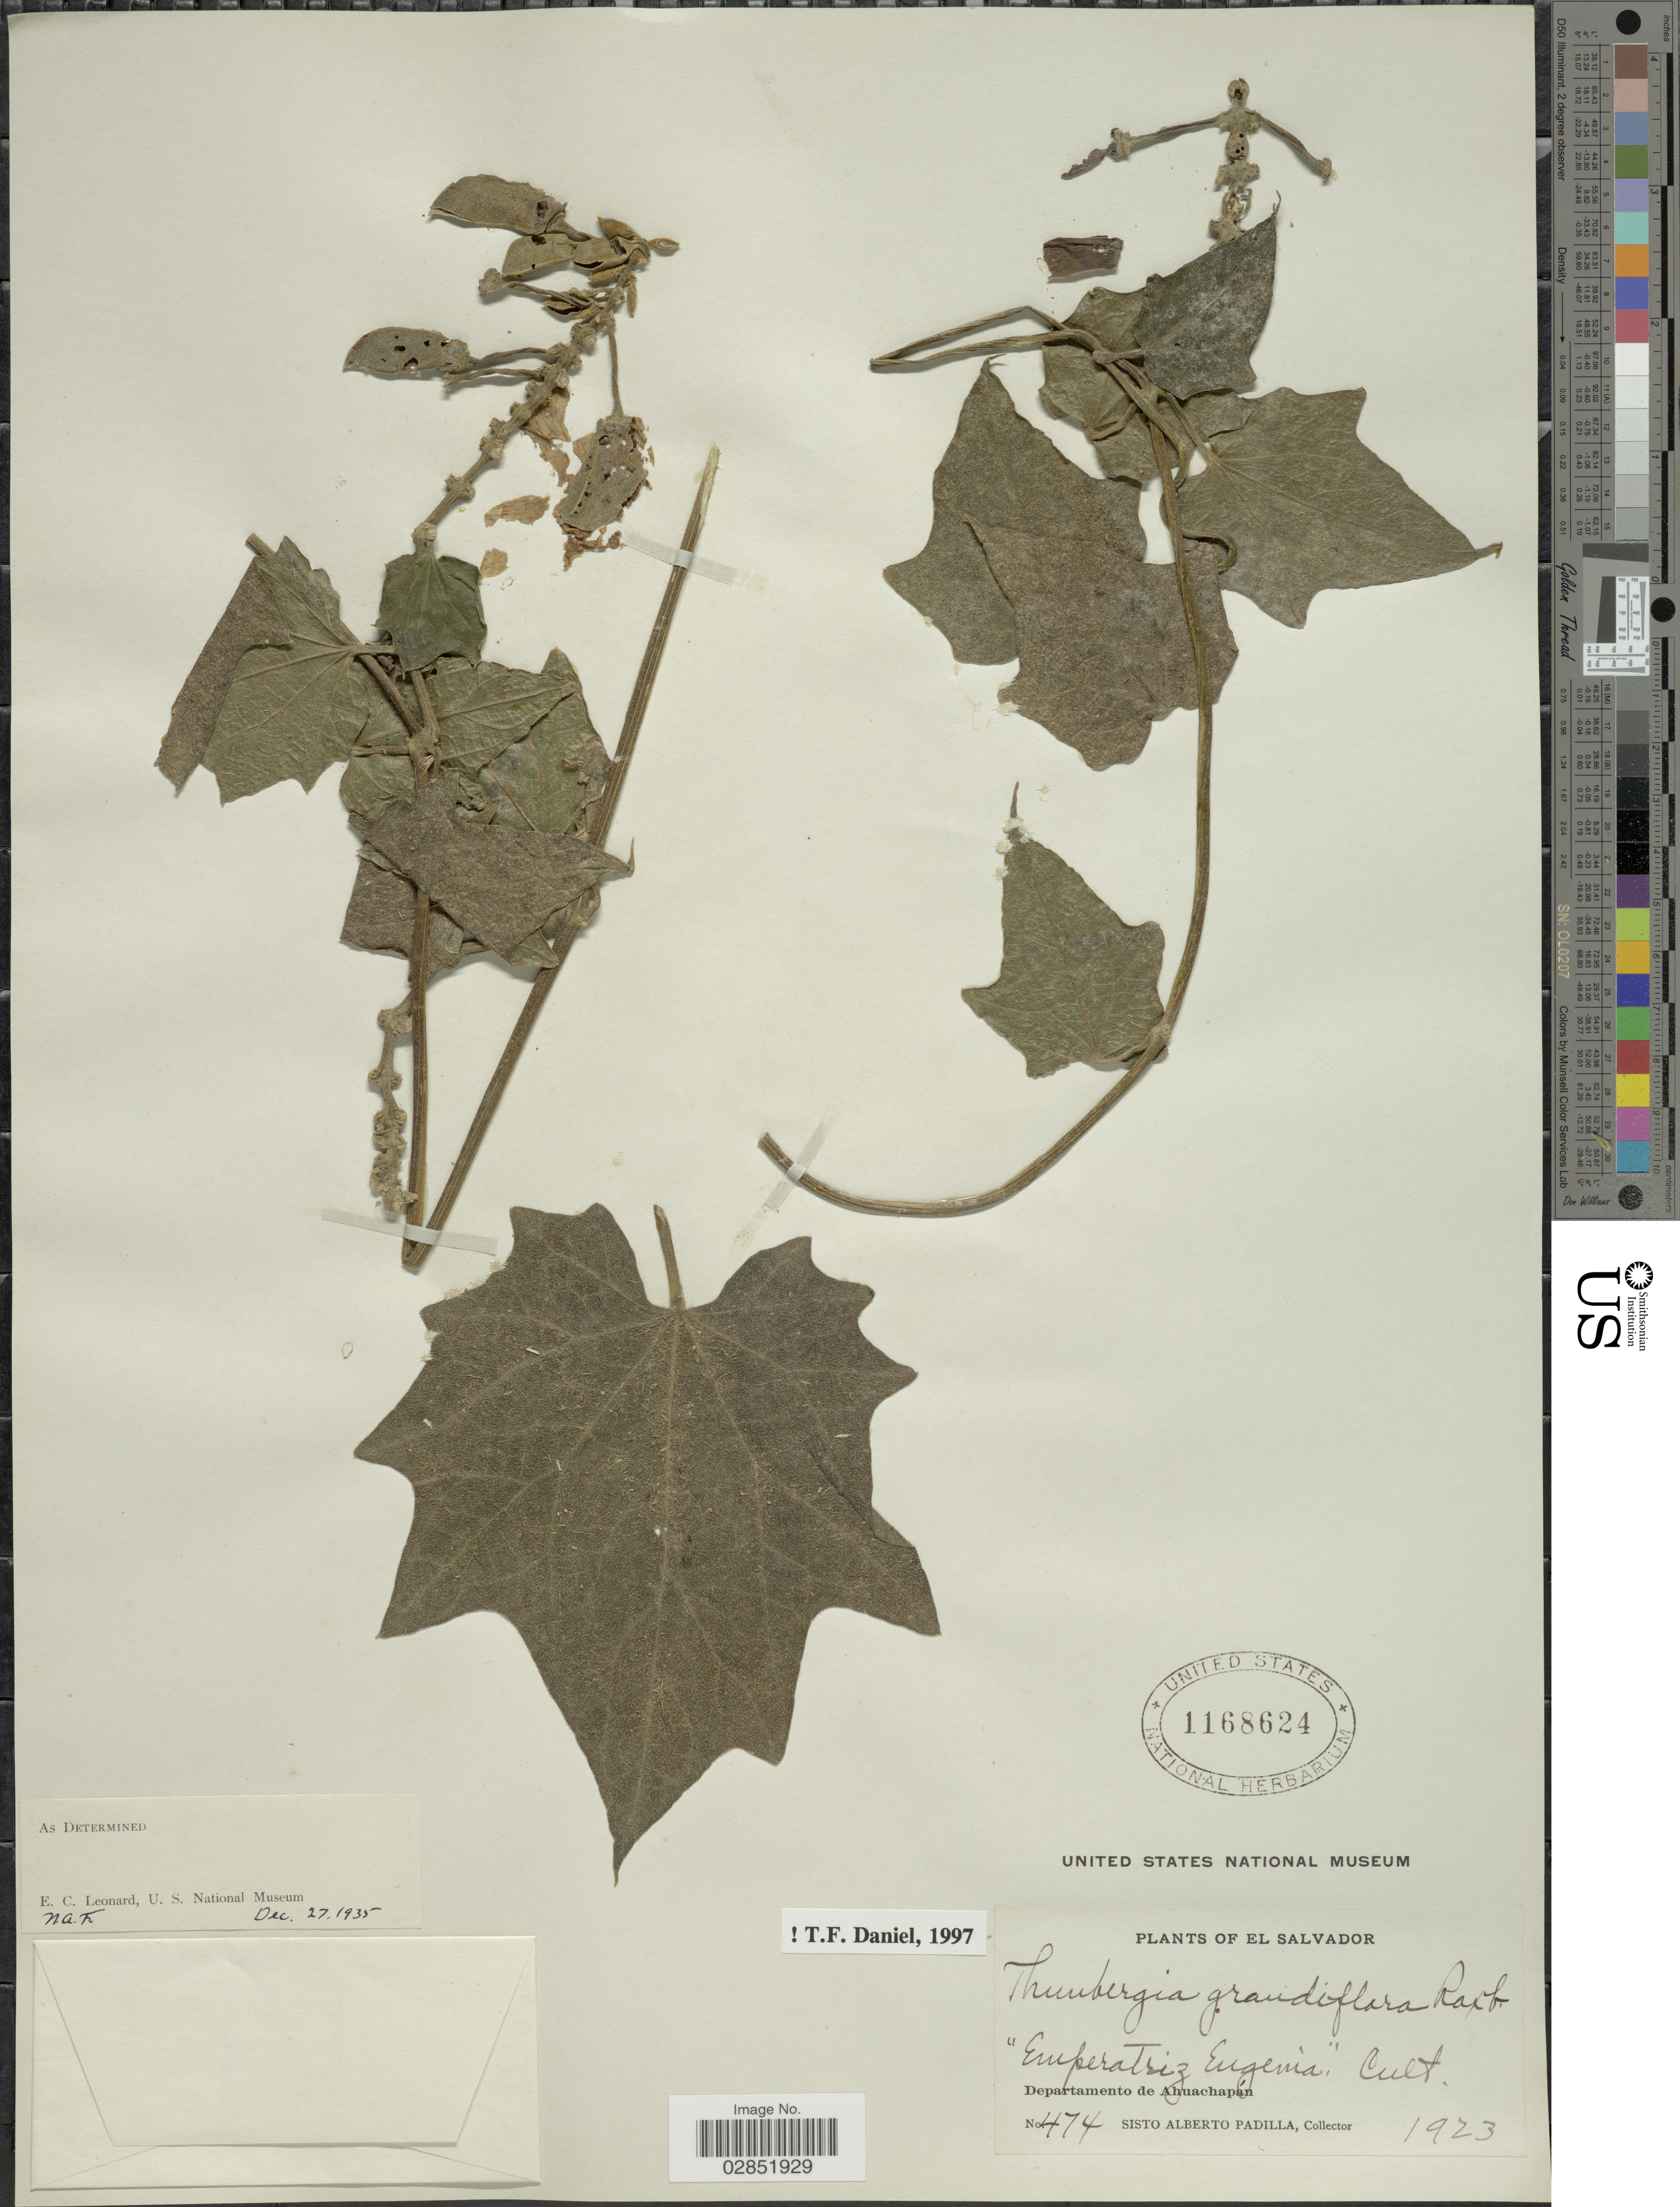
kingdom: Plantae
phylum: Tracheophyta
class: Magnoliopsida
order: Lamiales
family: Acanthaceae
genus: Thunbergia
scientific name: Thunbergia grandiflora 'Alba'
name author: (Roxb. ex Rottler) Roxb.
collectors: S. A. Padilla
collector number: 474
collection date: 1923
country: El Salvador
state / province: Ahuachapan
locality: Departamento de Ahuachapán.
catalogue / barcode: US 1168624